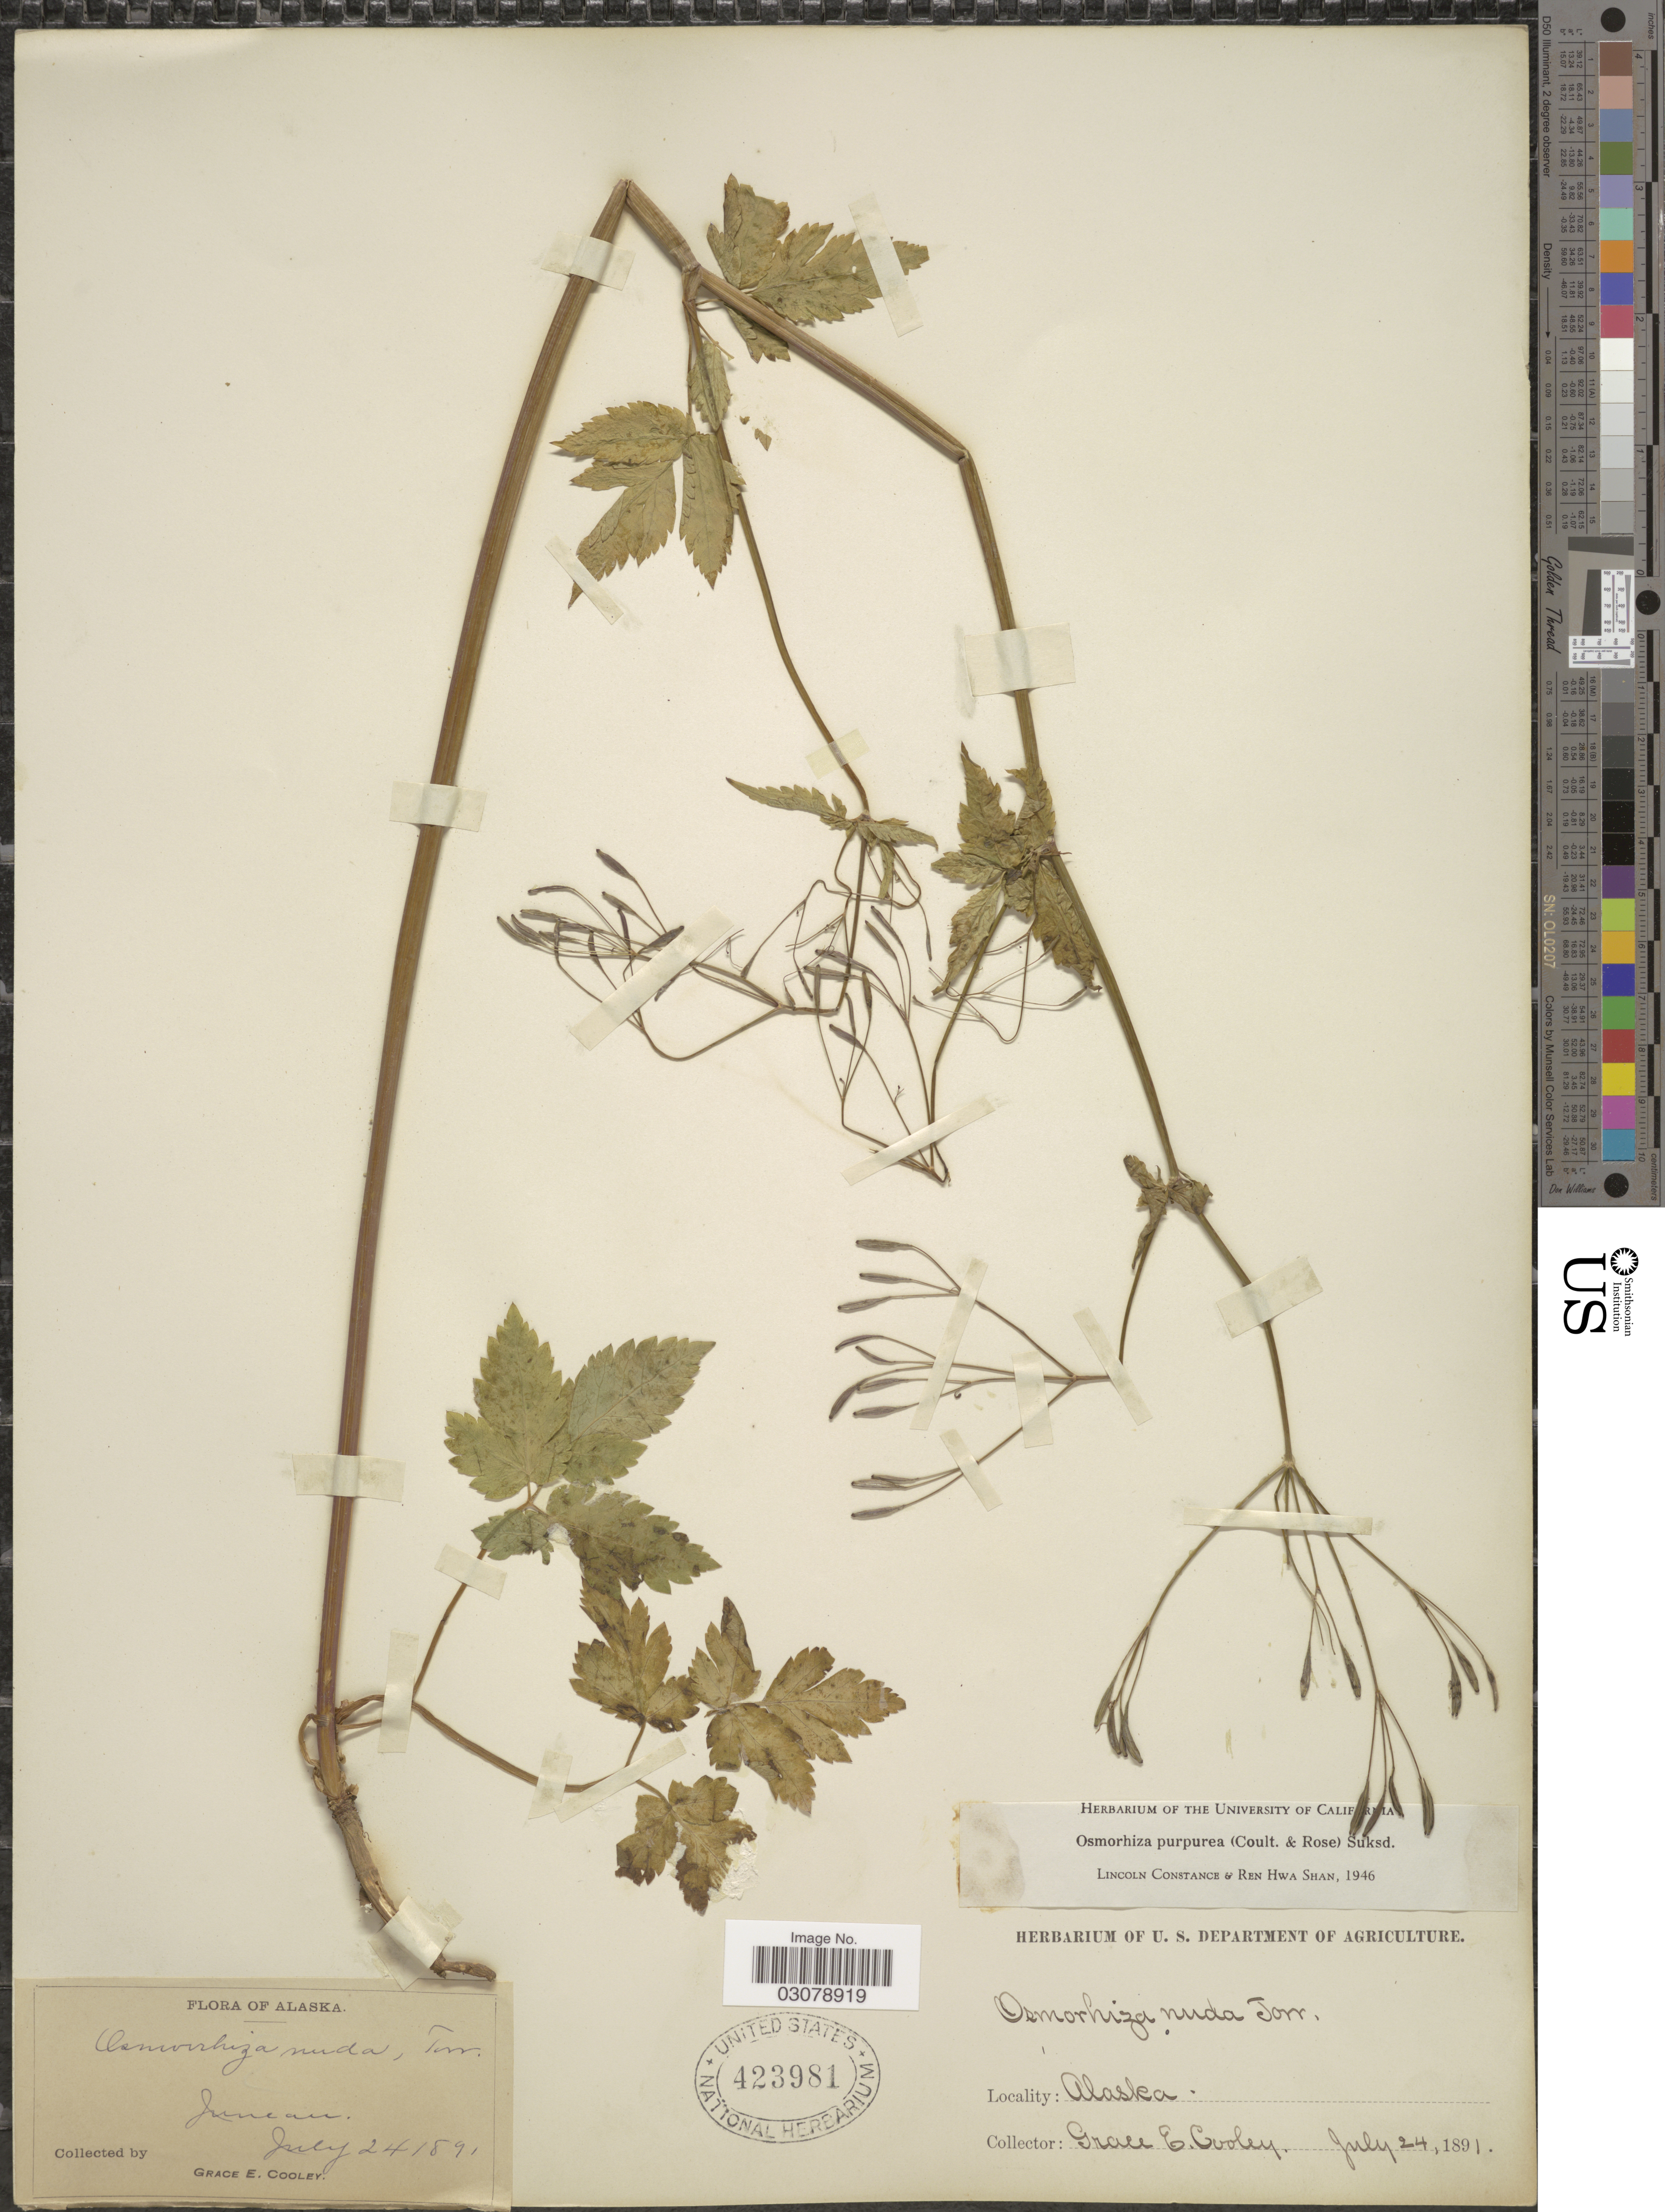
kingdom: Plantae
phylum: Tracheophyta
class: Magnoliopsida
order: Apiales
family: Apiaceae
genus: Osmorhiza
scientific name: Osmorhiza purpurea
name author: (J.M. Coult. & Rose) Suksd.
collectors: G. E. Cooley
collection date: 1891-07-24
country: United States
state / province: Alaska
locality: Junean.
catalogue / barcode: US 423981